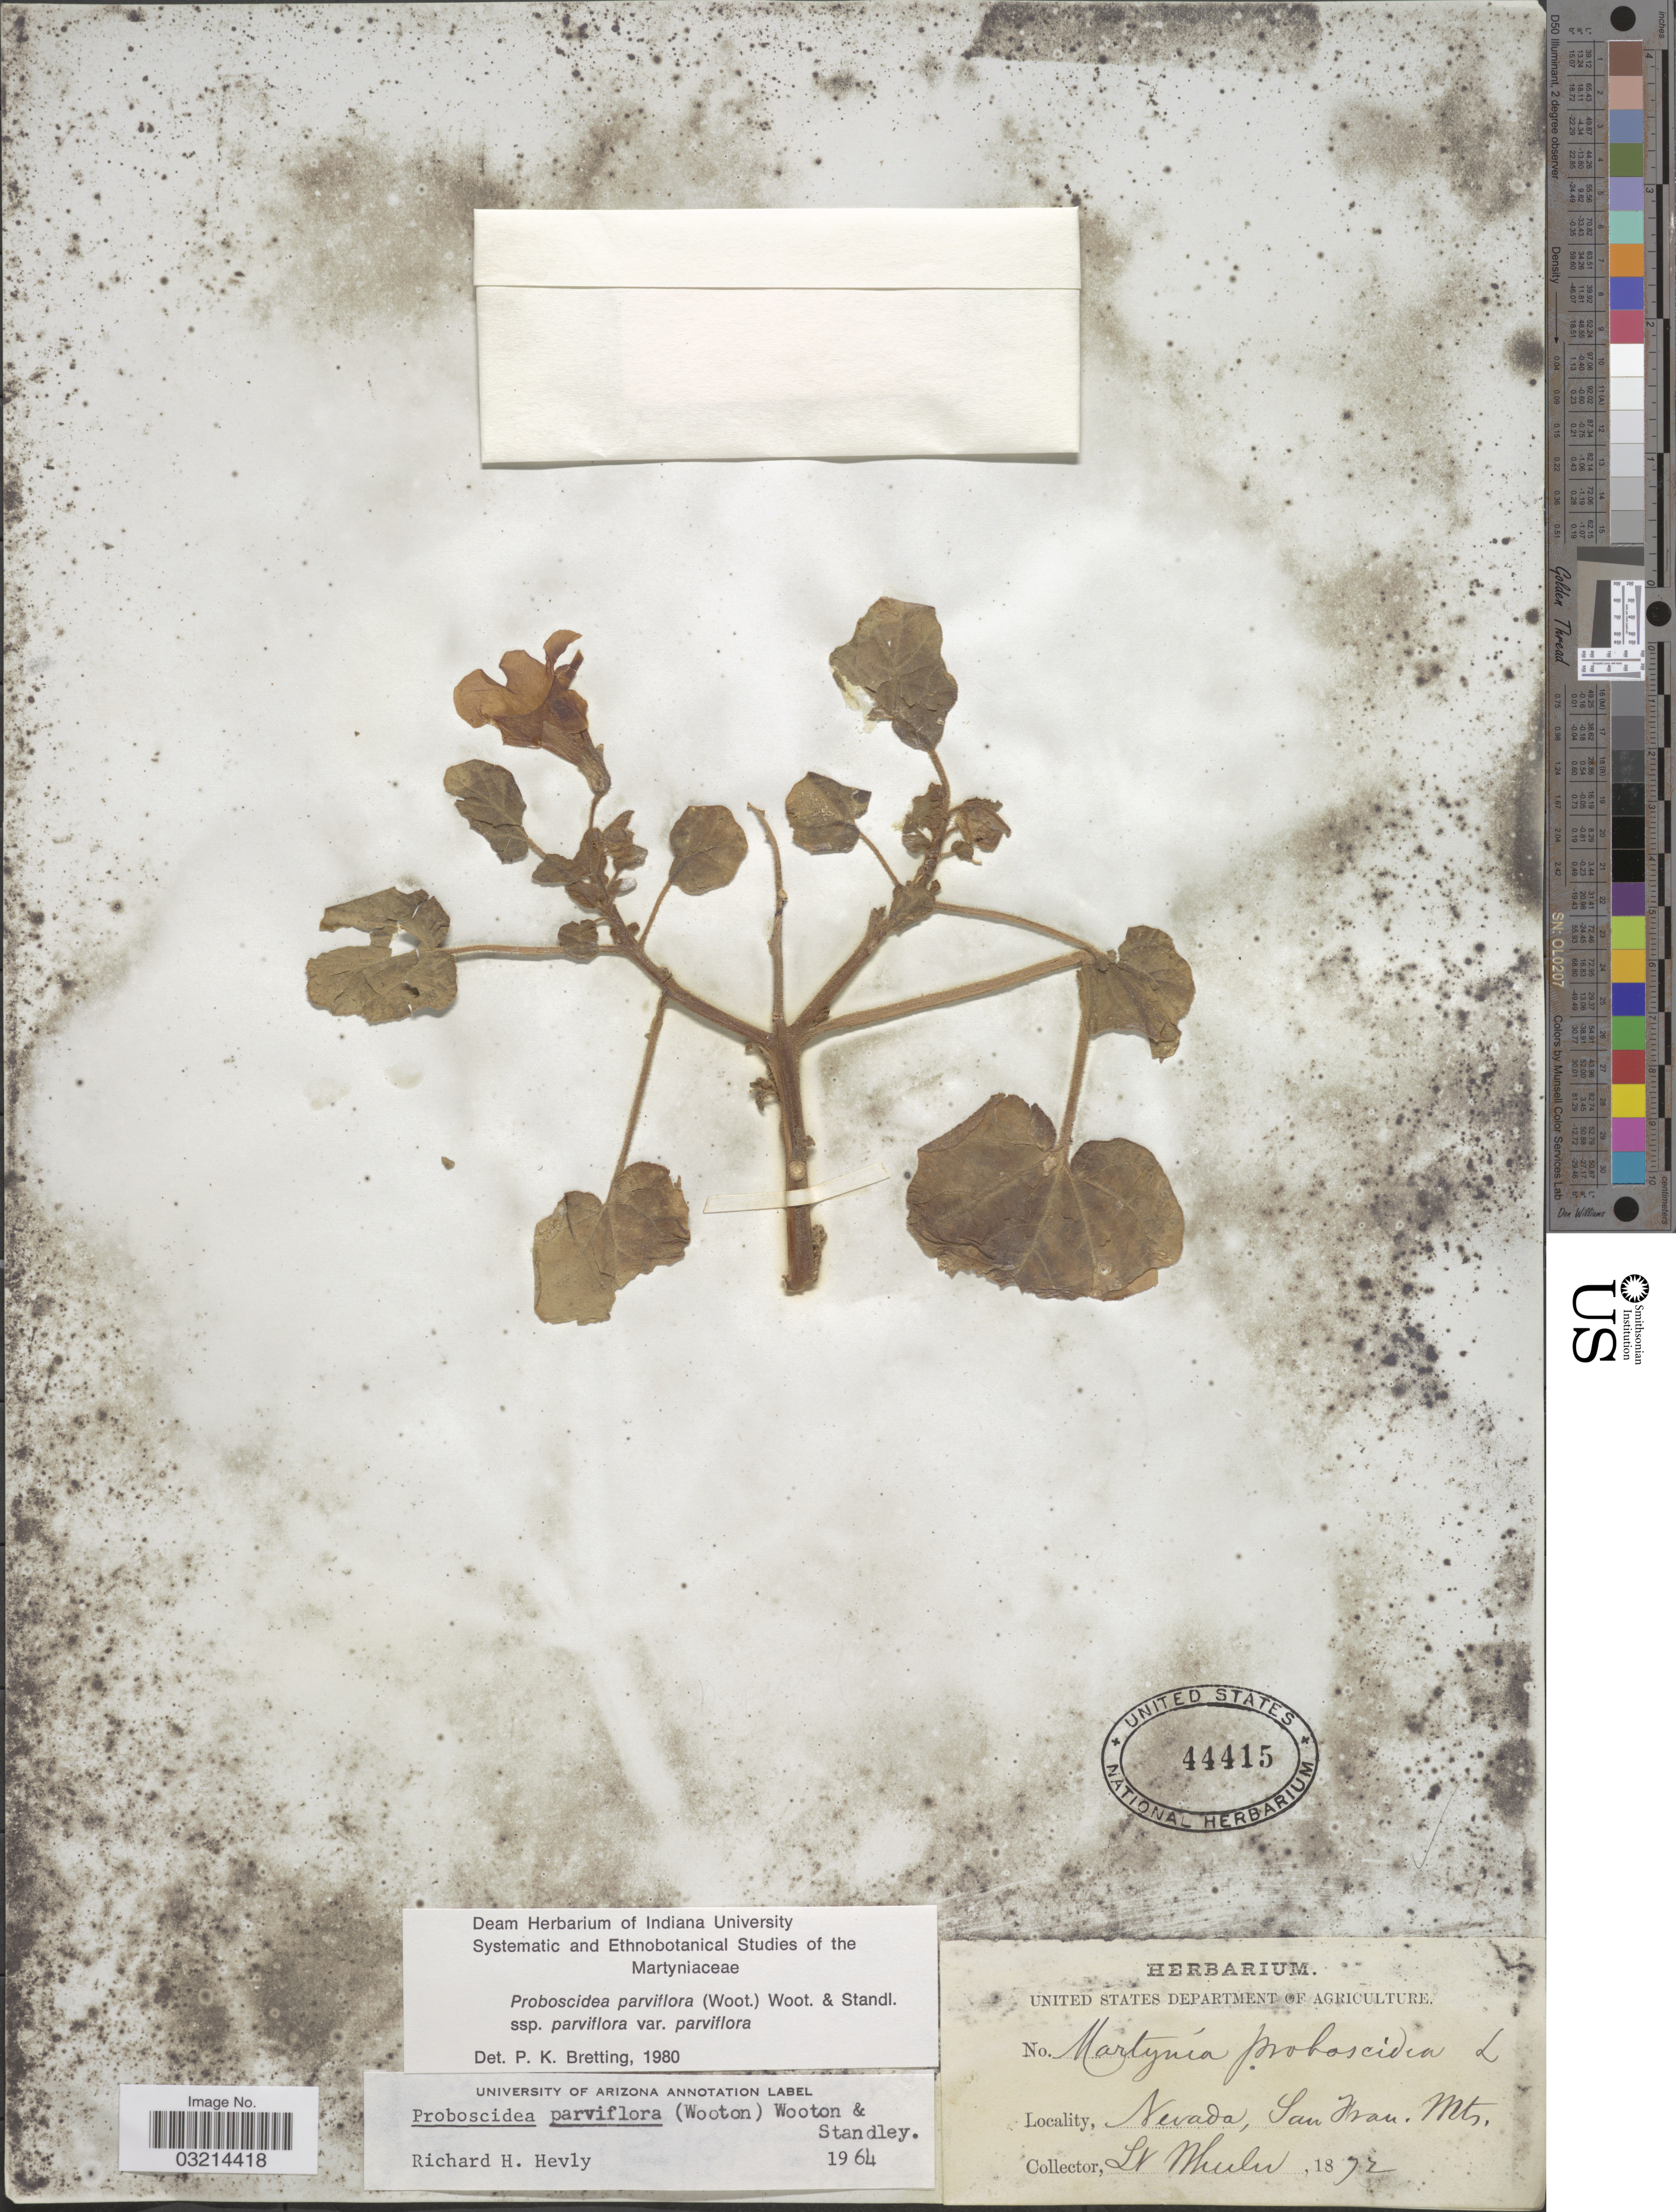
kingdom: Plantae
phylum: Tracheophyta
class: Magnoliopsida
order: Lamiales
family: Martyniaceae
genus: Proboscidea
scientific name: Proboscidea parviflora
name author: (Wooton) Wooton & Standl.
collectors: S. Mueler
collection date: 1872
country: United States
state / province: Nevada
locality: San Fran. Mts.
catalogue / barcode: US 44415